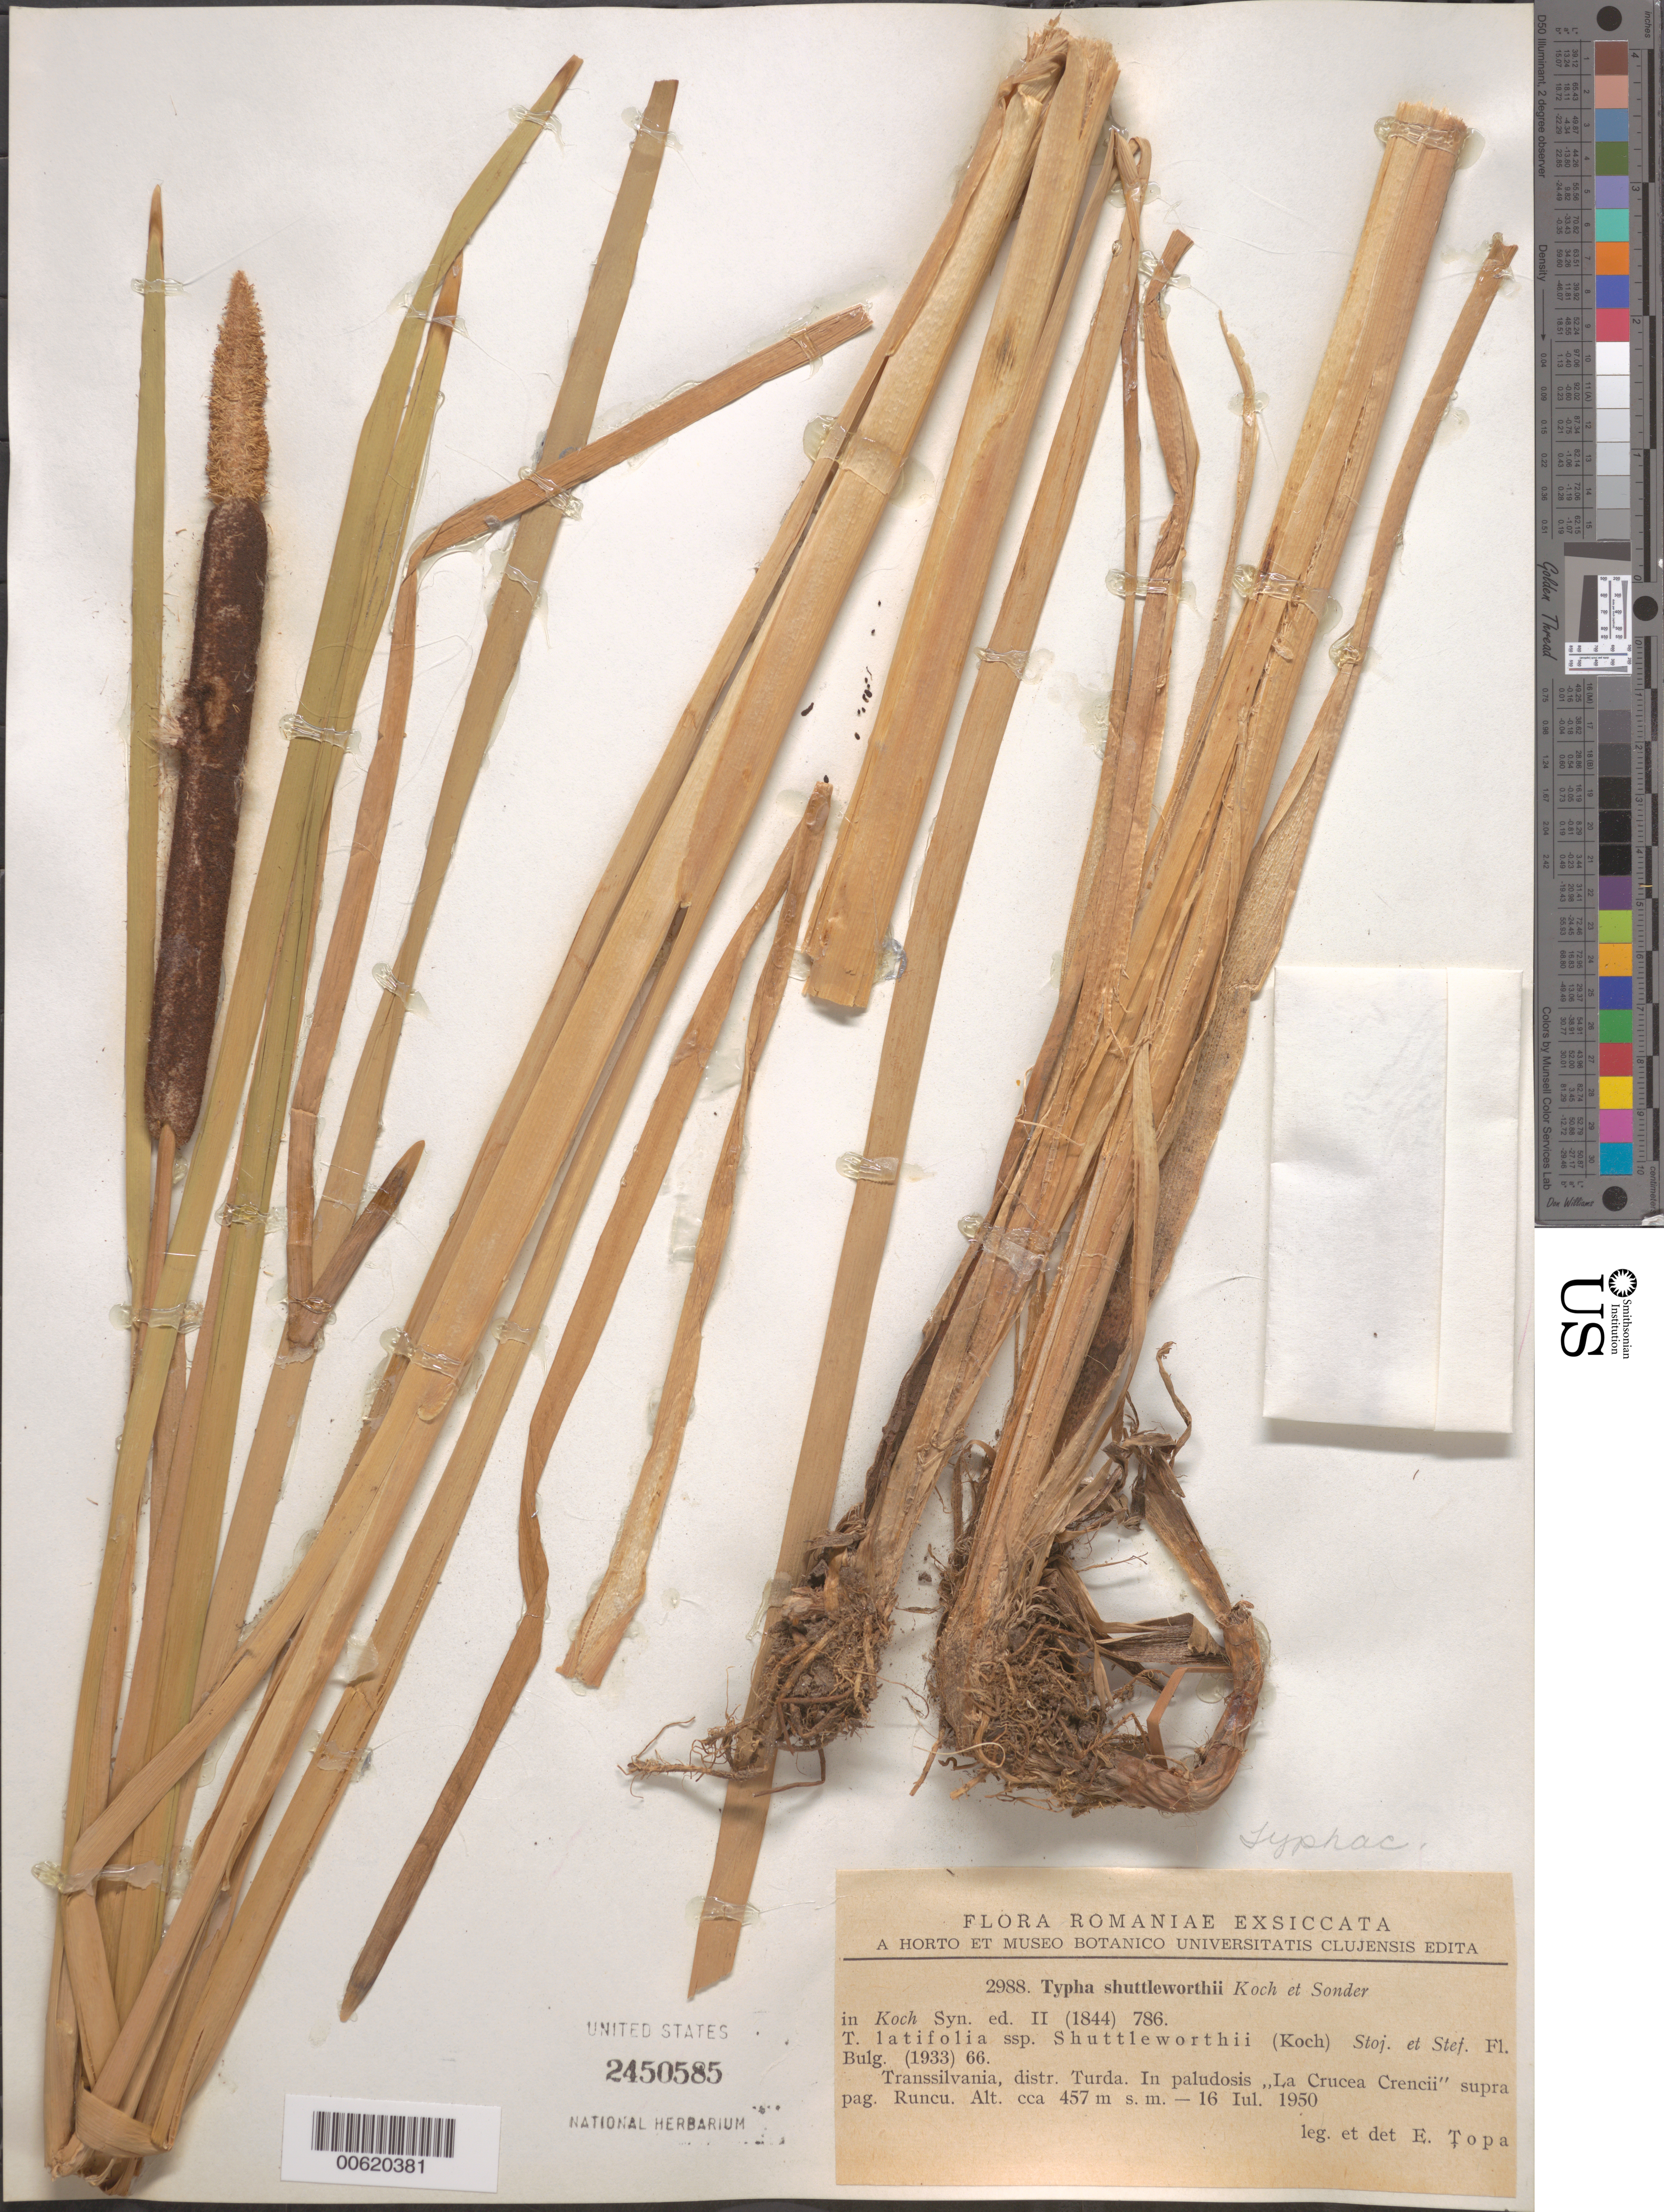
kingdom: Plantae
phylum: Tracheophyta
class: Liliopsida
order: Poales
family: Typhaceae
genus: Typha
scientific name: Typha shuttleworthii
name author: W.D.J. Koch & Sond.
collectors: E. Topak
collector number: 2988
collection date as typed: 16 Jul 1950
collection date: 1950-07-16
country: Romania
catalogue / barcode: US 2450585